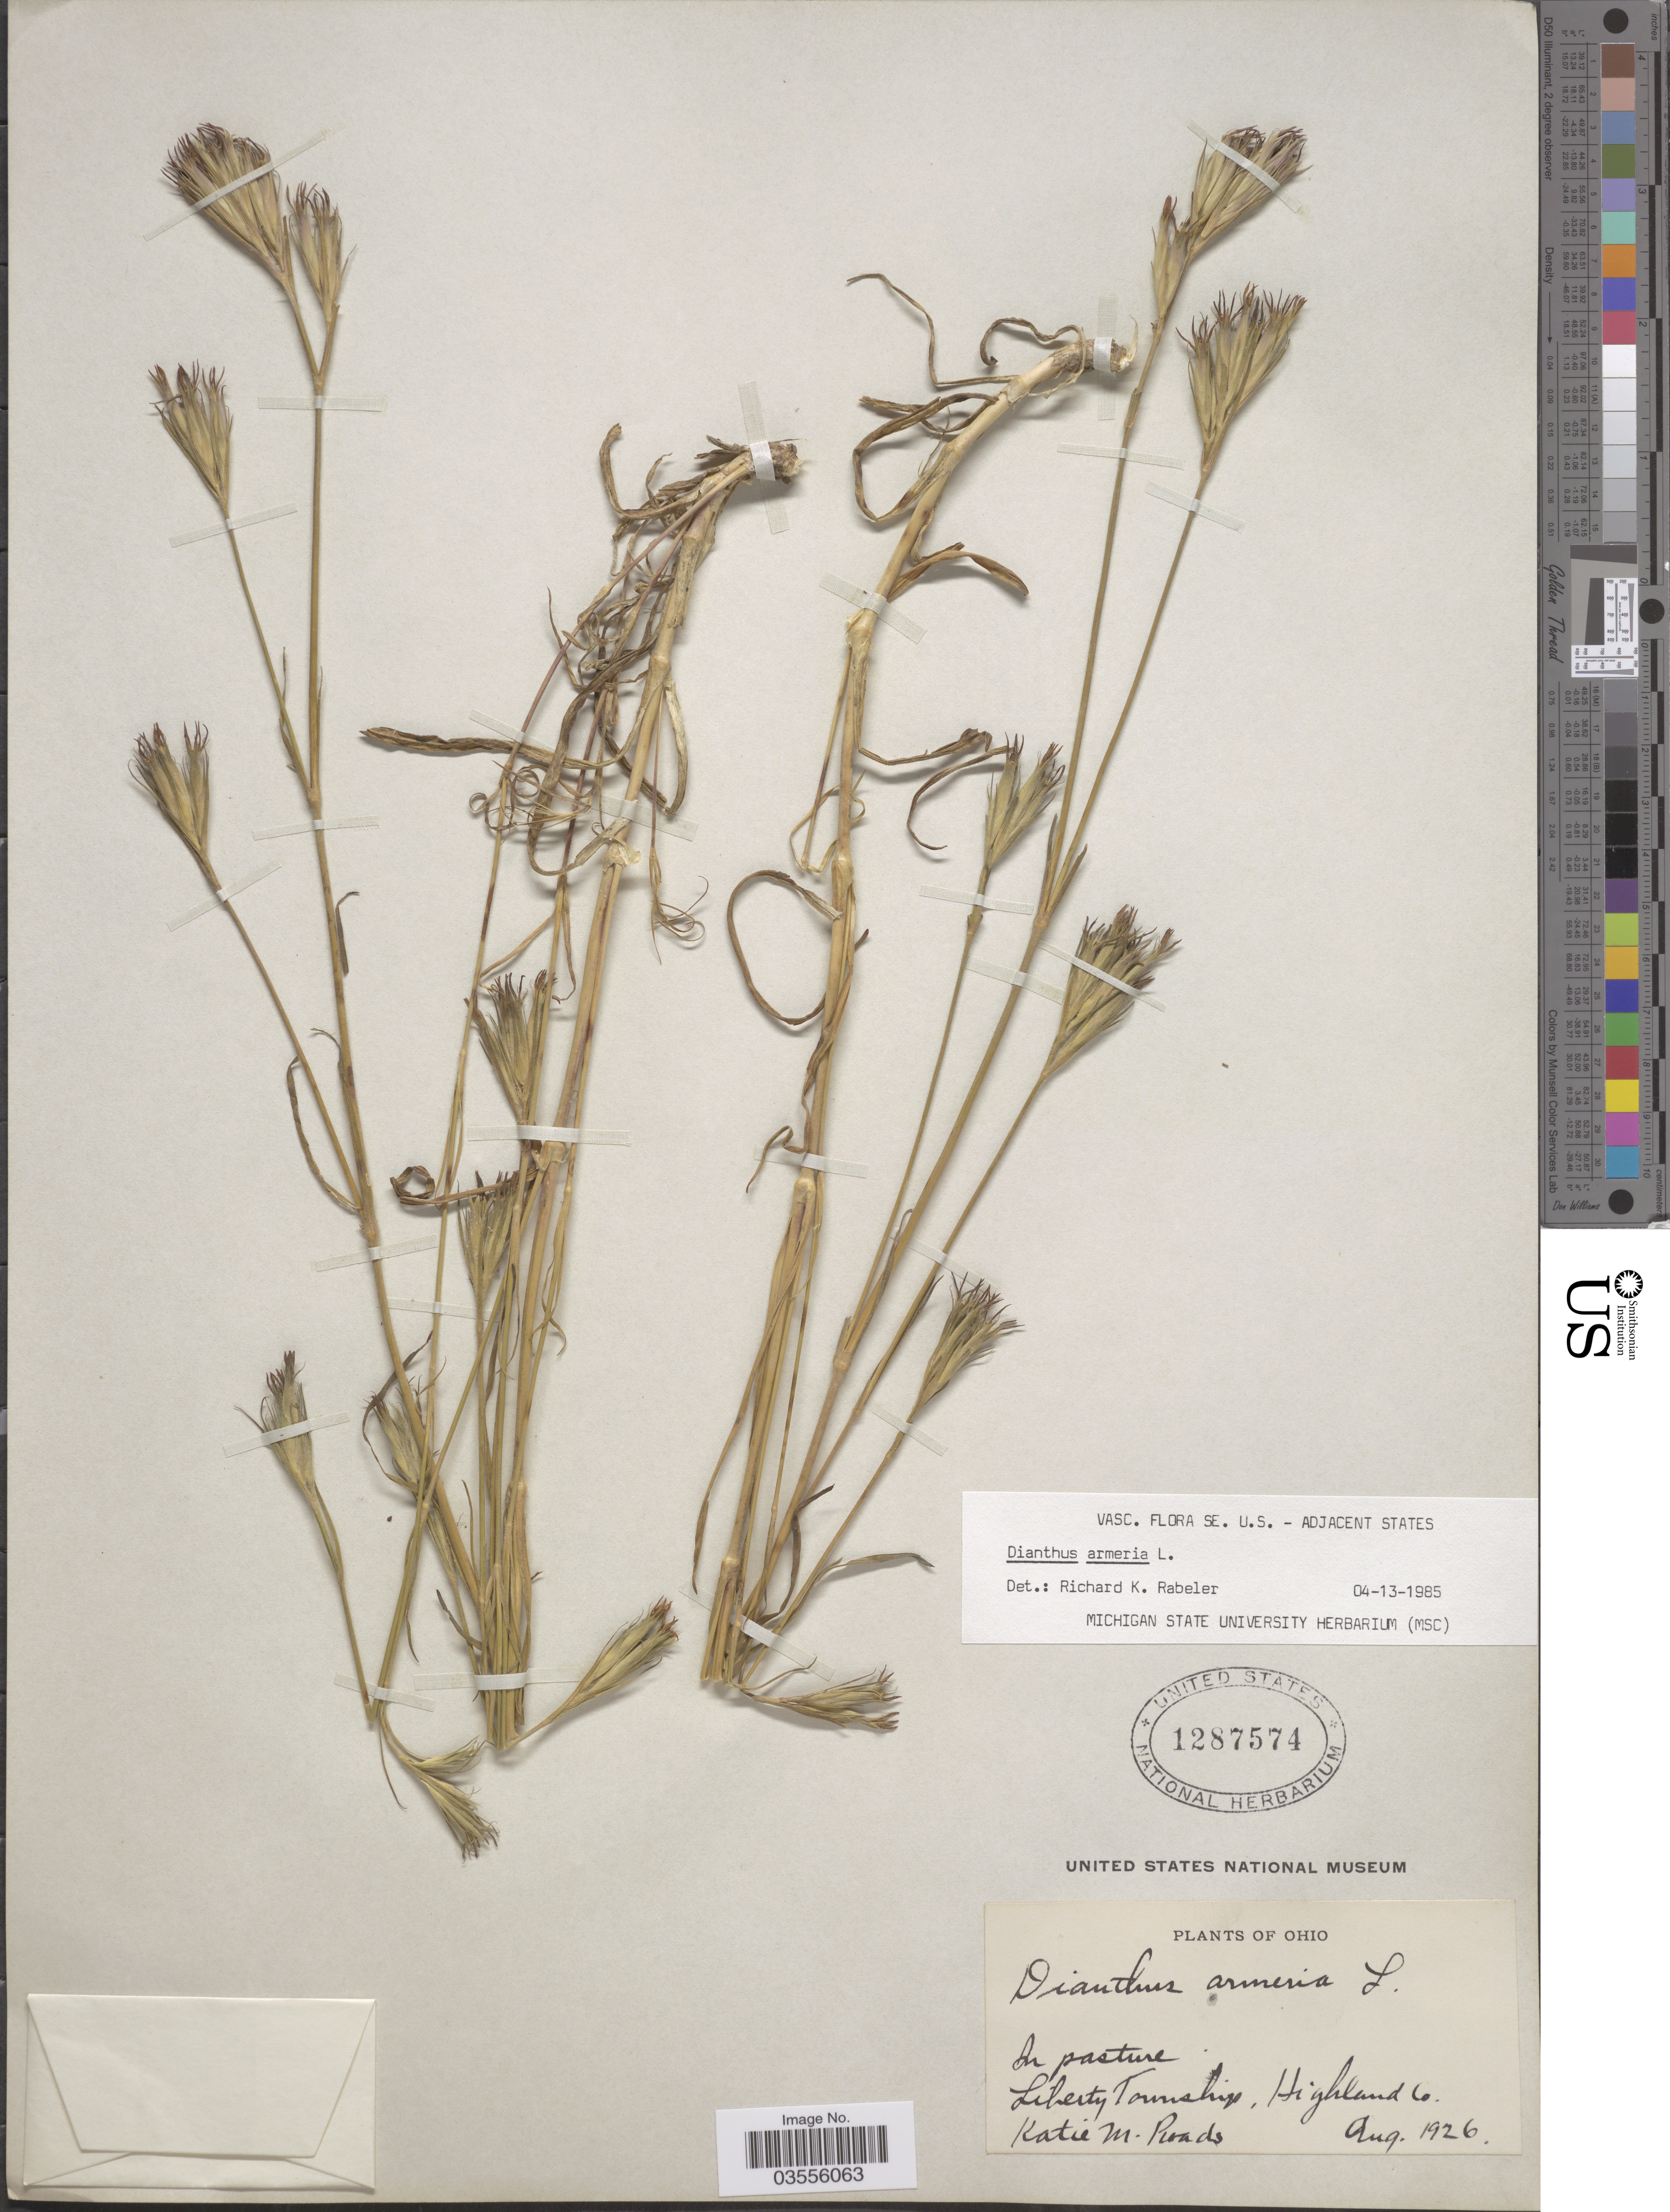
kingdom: Plantae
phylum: Tracheophyta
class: Magnoliopsida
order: Caryophyllales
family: Caryophyllaceae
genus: Dianthus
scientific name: Dianthus armeria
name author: L.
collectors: K. Roads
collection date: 1926-08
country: United States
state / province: Ohio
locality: Liberty Township, Highland Co.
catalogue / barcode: US 1287574